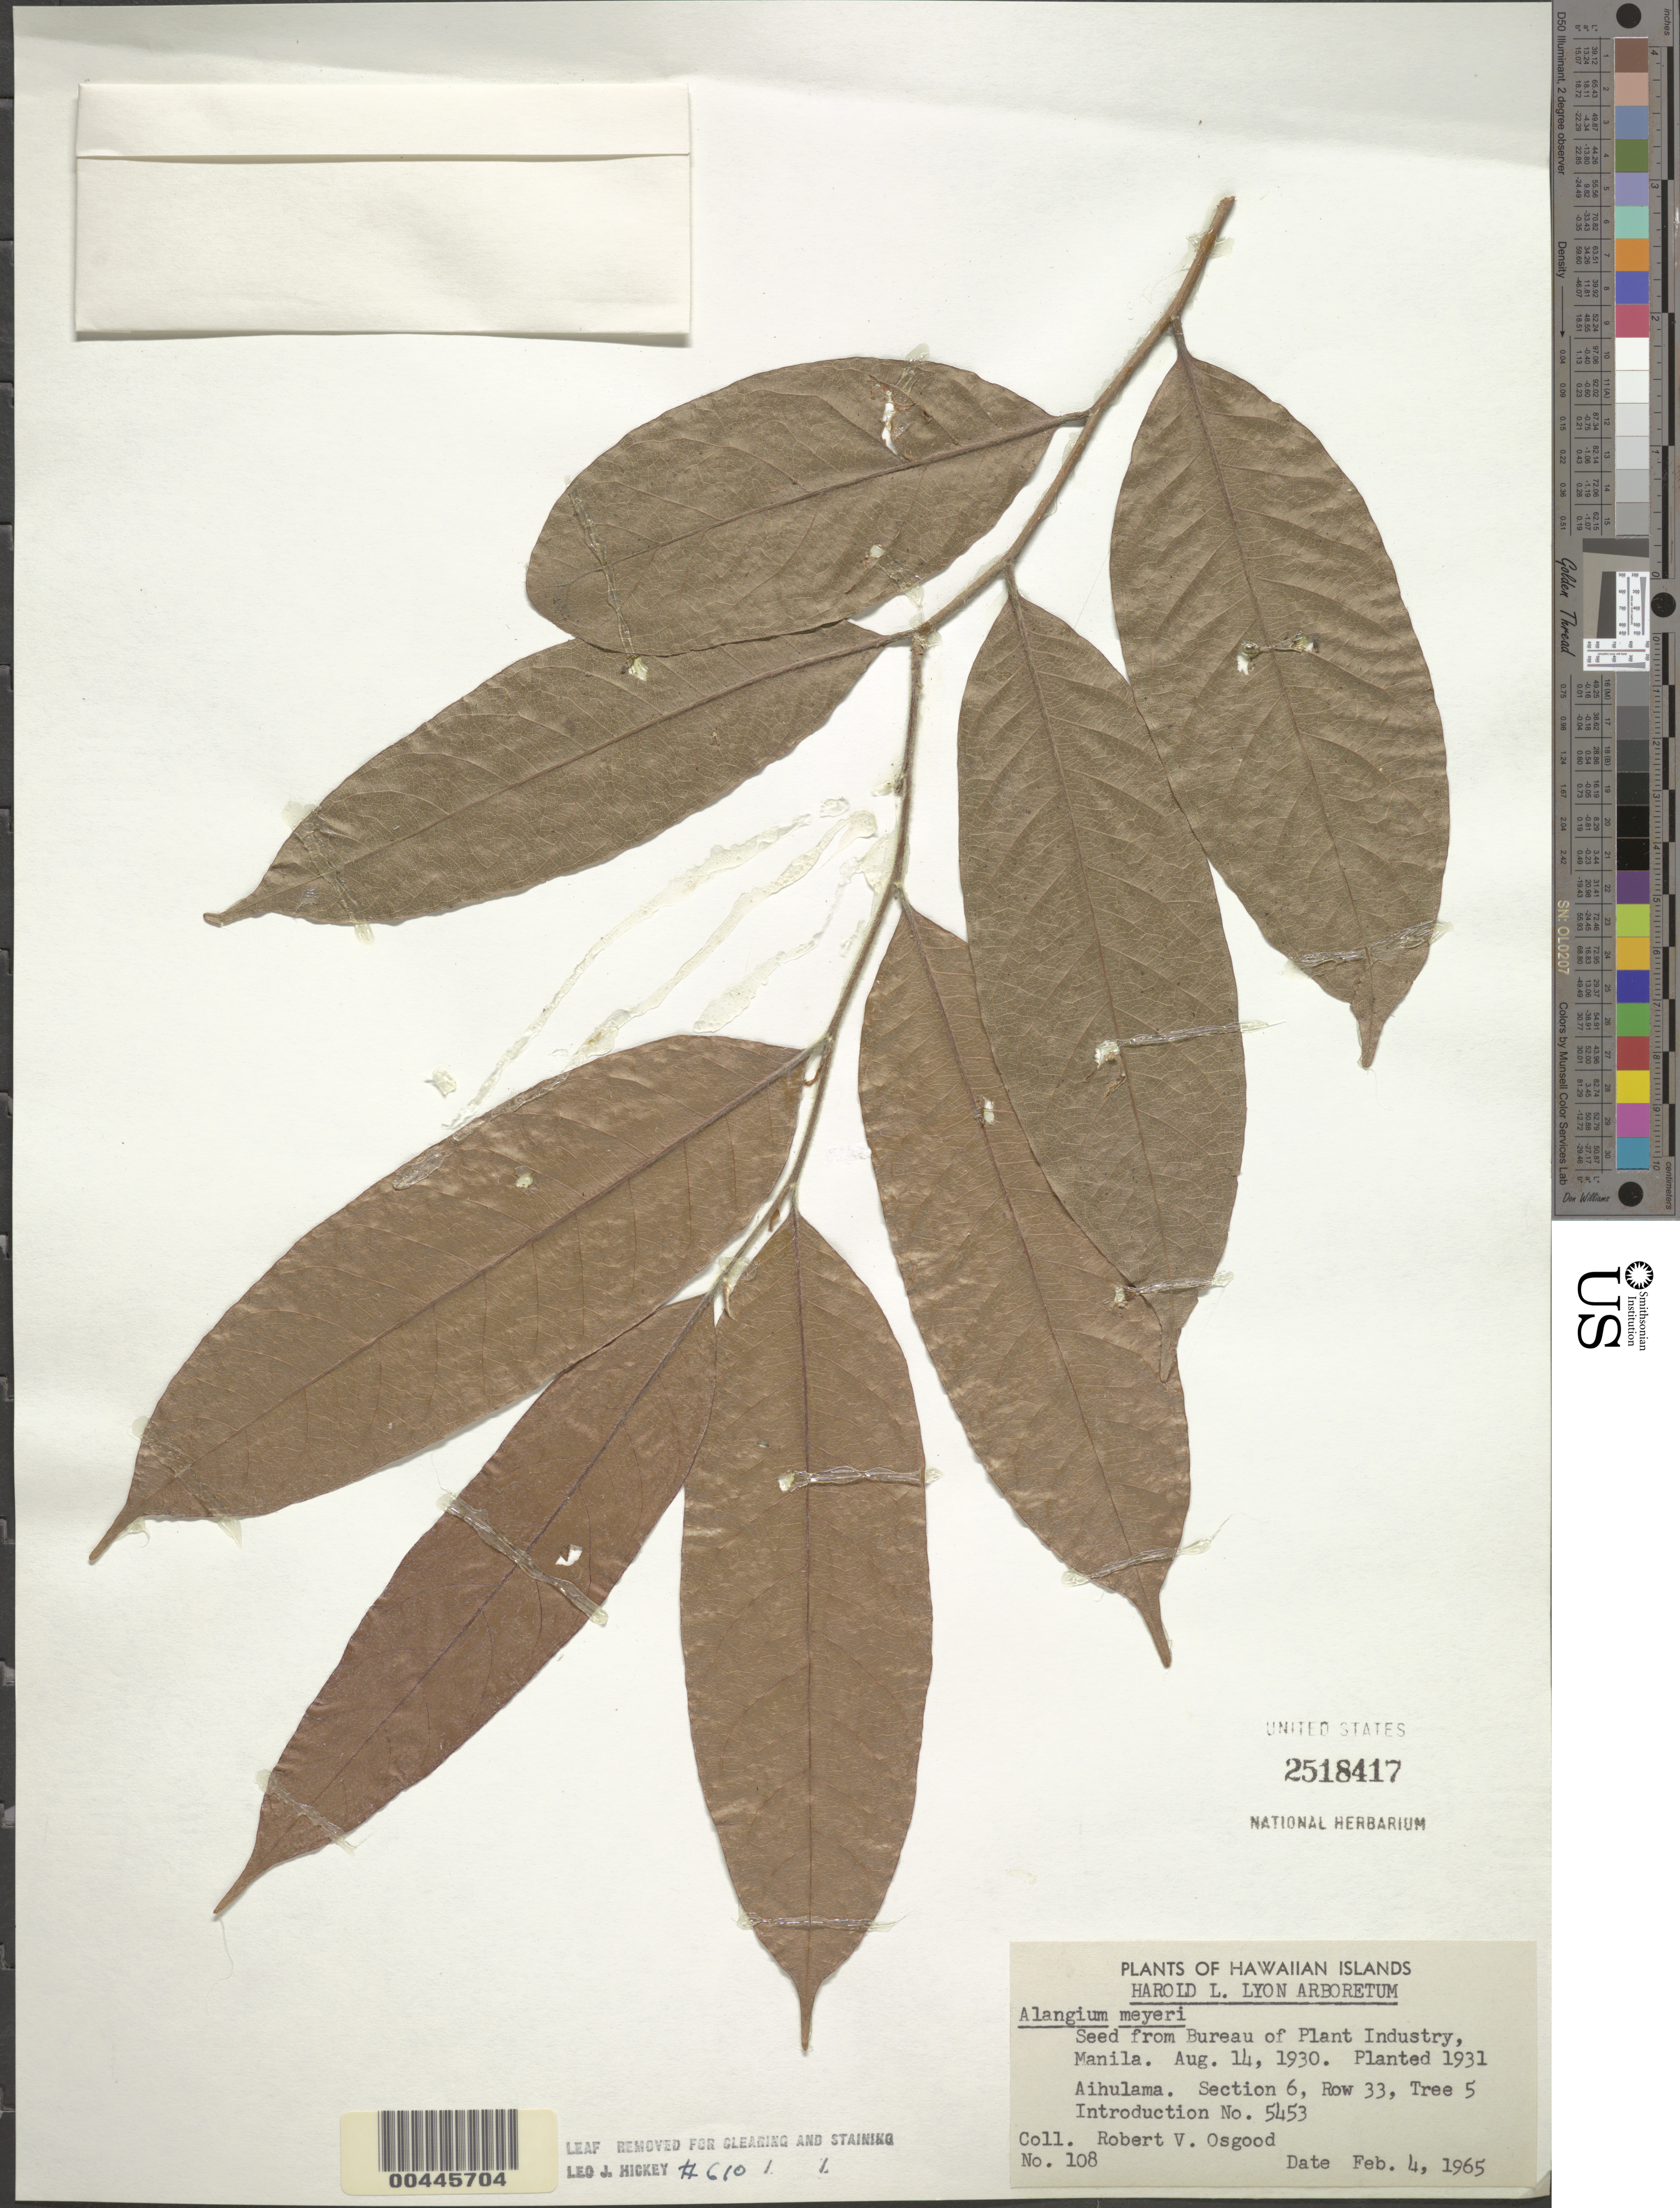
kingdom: Plantae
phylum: Tracheophyta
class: Magnoliopsida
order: Cornales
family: Cornaceae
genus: Alangium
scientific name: Alangium meyeri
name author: Merr.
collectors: R. Osgood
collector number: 108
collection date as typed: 4 Feb 1965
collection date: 1965-02-04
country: United States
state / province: Hawaii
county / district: Honolulu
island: Oahu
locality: Aihulama, Section 6, Row 33, Tree 4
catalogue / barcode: US 2518417